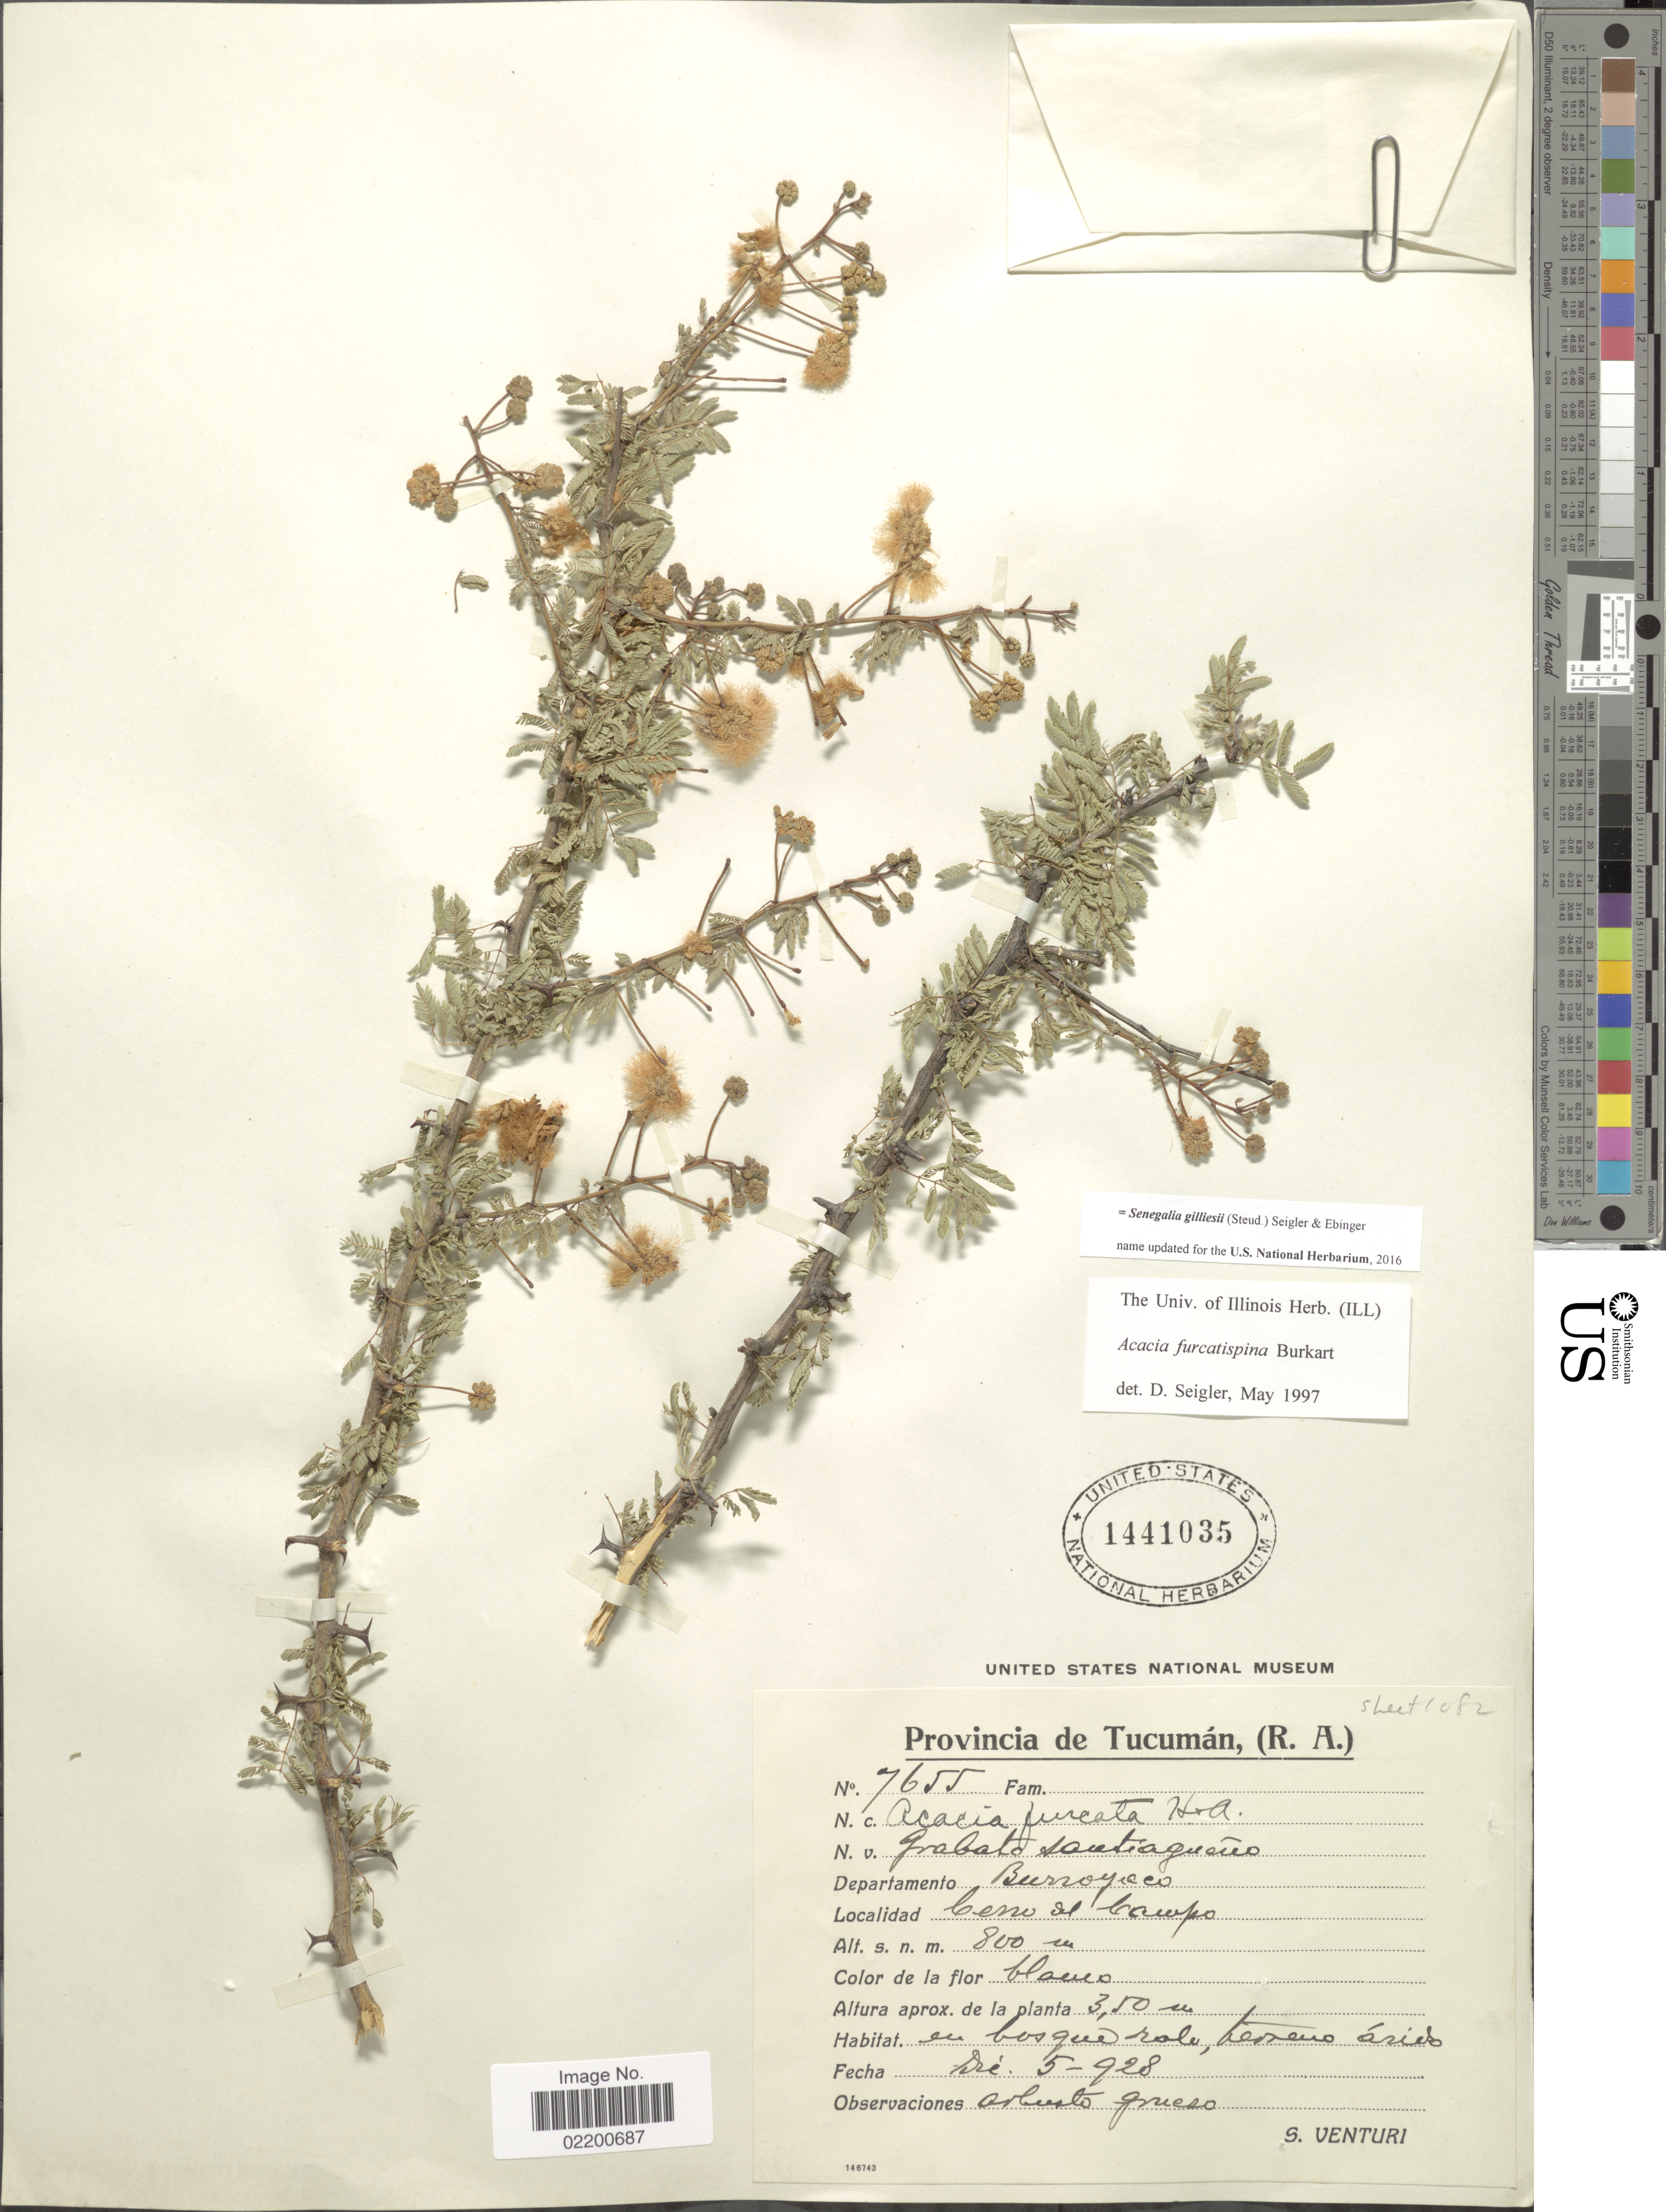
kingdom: Plantae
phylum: Tracheophyta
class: Magnoliopsida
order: Fabales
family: Fabaceae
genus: Senegalia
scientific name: Senegalia gilliesii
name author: (Steud.) Seigler & Ebinger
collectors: S. Venturi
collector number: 7655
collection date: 1928-12-05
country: Argentina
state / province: Tucuman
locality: Provincia de Tucuman (R.A.), Departamento Burruyacu, Cerro del Campo.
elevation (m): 800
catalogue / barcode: US 1441035